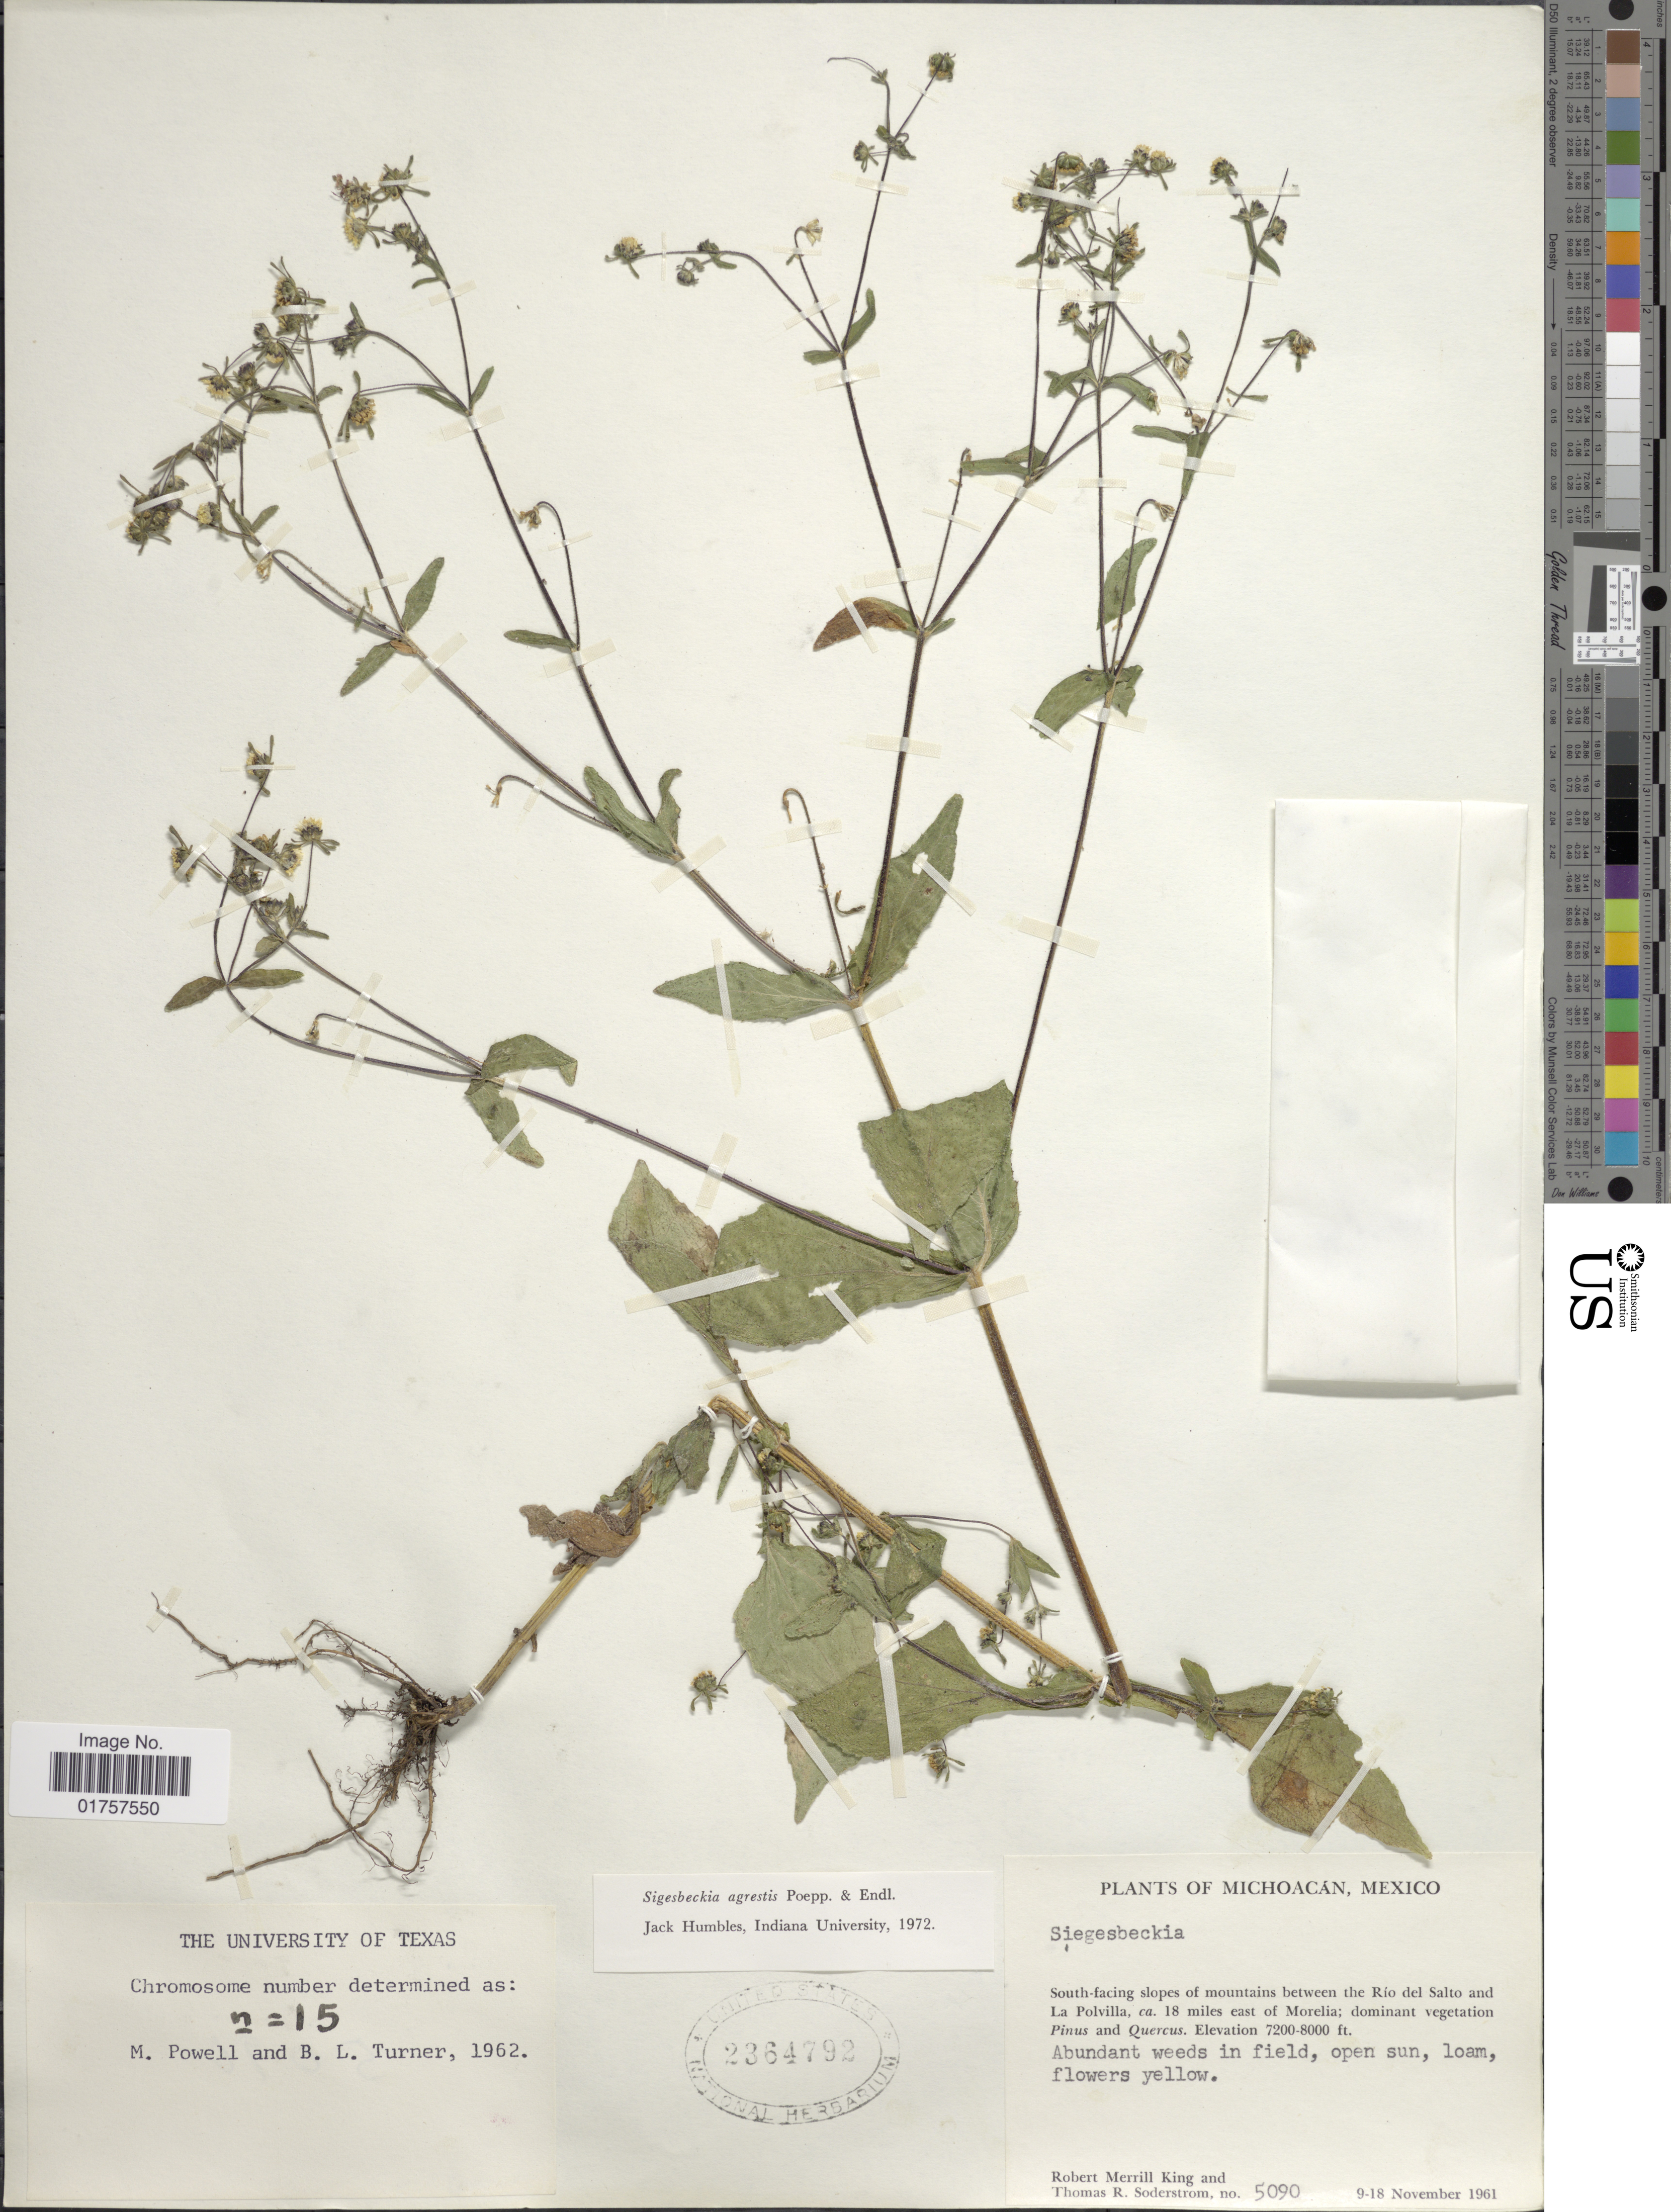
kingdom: Plantae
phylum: Tracheophyta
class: Magnoliopsida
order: Asterales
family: Asteraceae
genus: Sigesbeckia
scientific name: Sigesbeckia agrestis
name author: Poepp.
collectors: R. M. King & T. R. Soderstrom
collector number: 5090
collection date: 1961-11-09/1961-11-18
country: Mexico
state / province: Michoacán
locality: South-facing slopes of mountains between the Río del Salto and La Polvilla, ca. 18 miles east of Morelia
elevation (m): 2195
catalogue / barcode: US 2364792